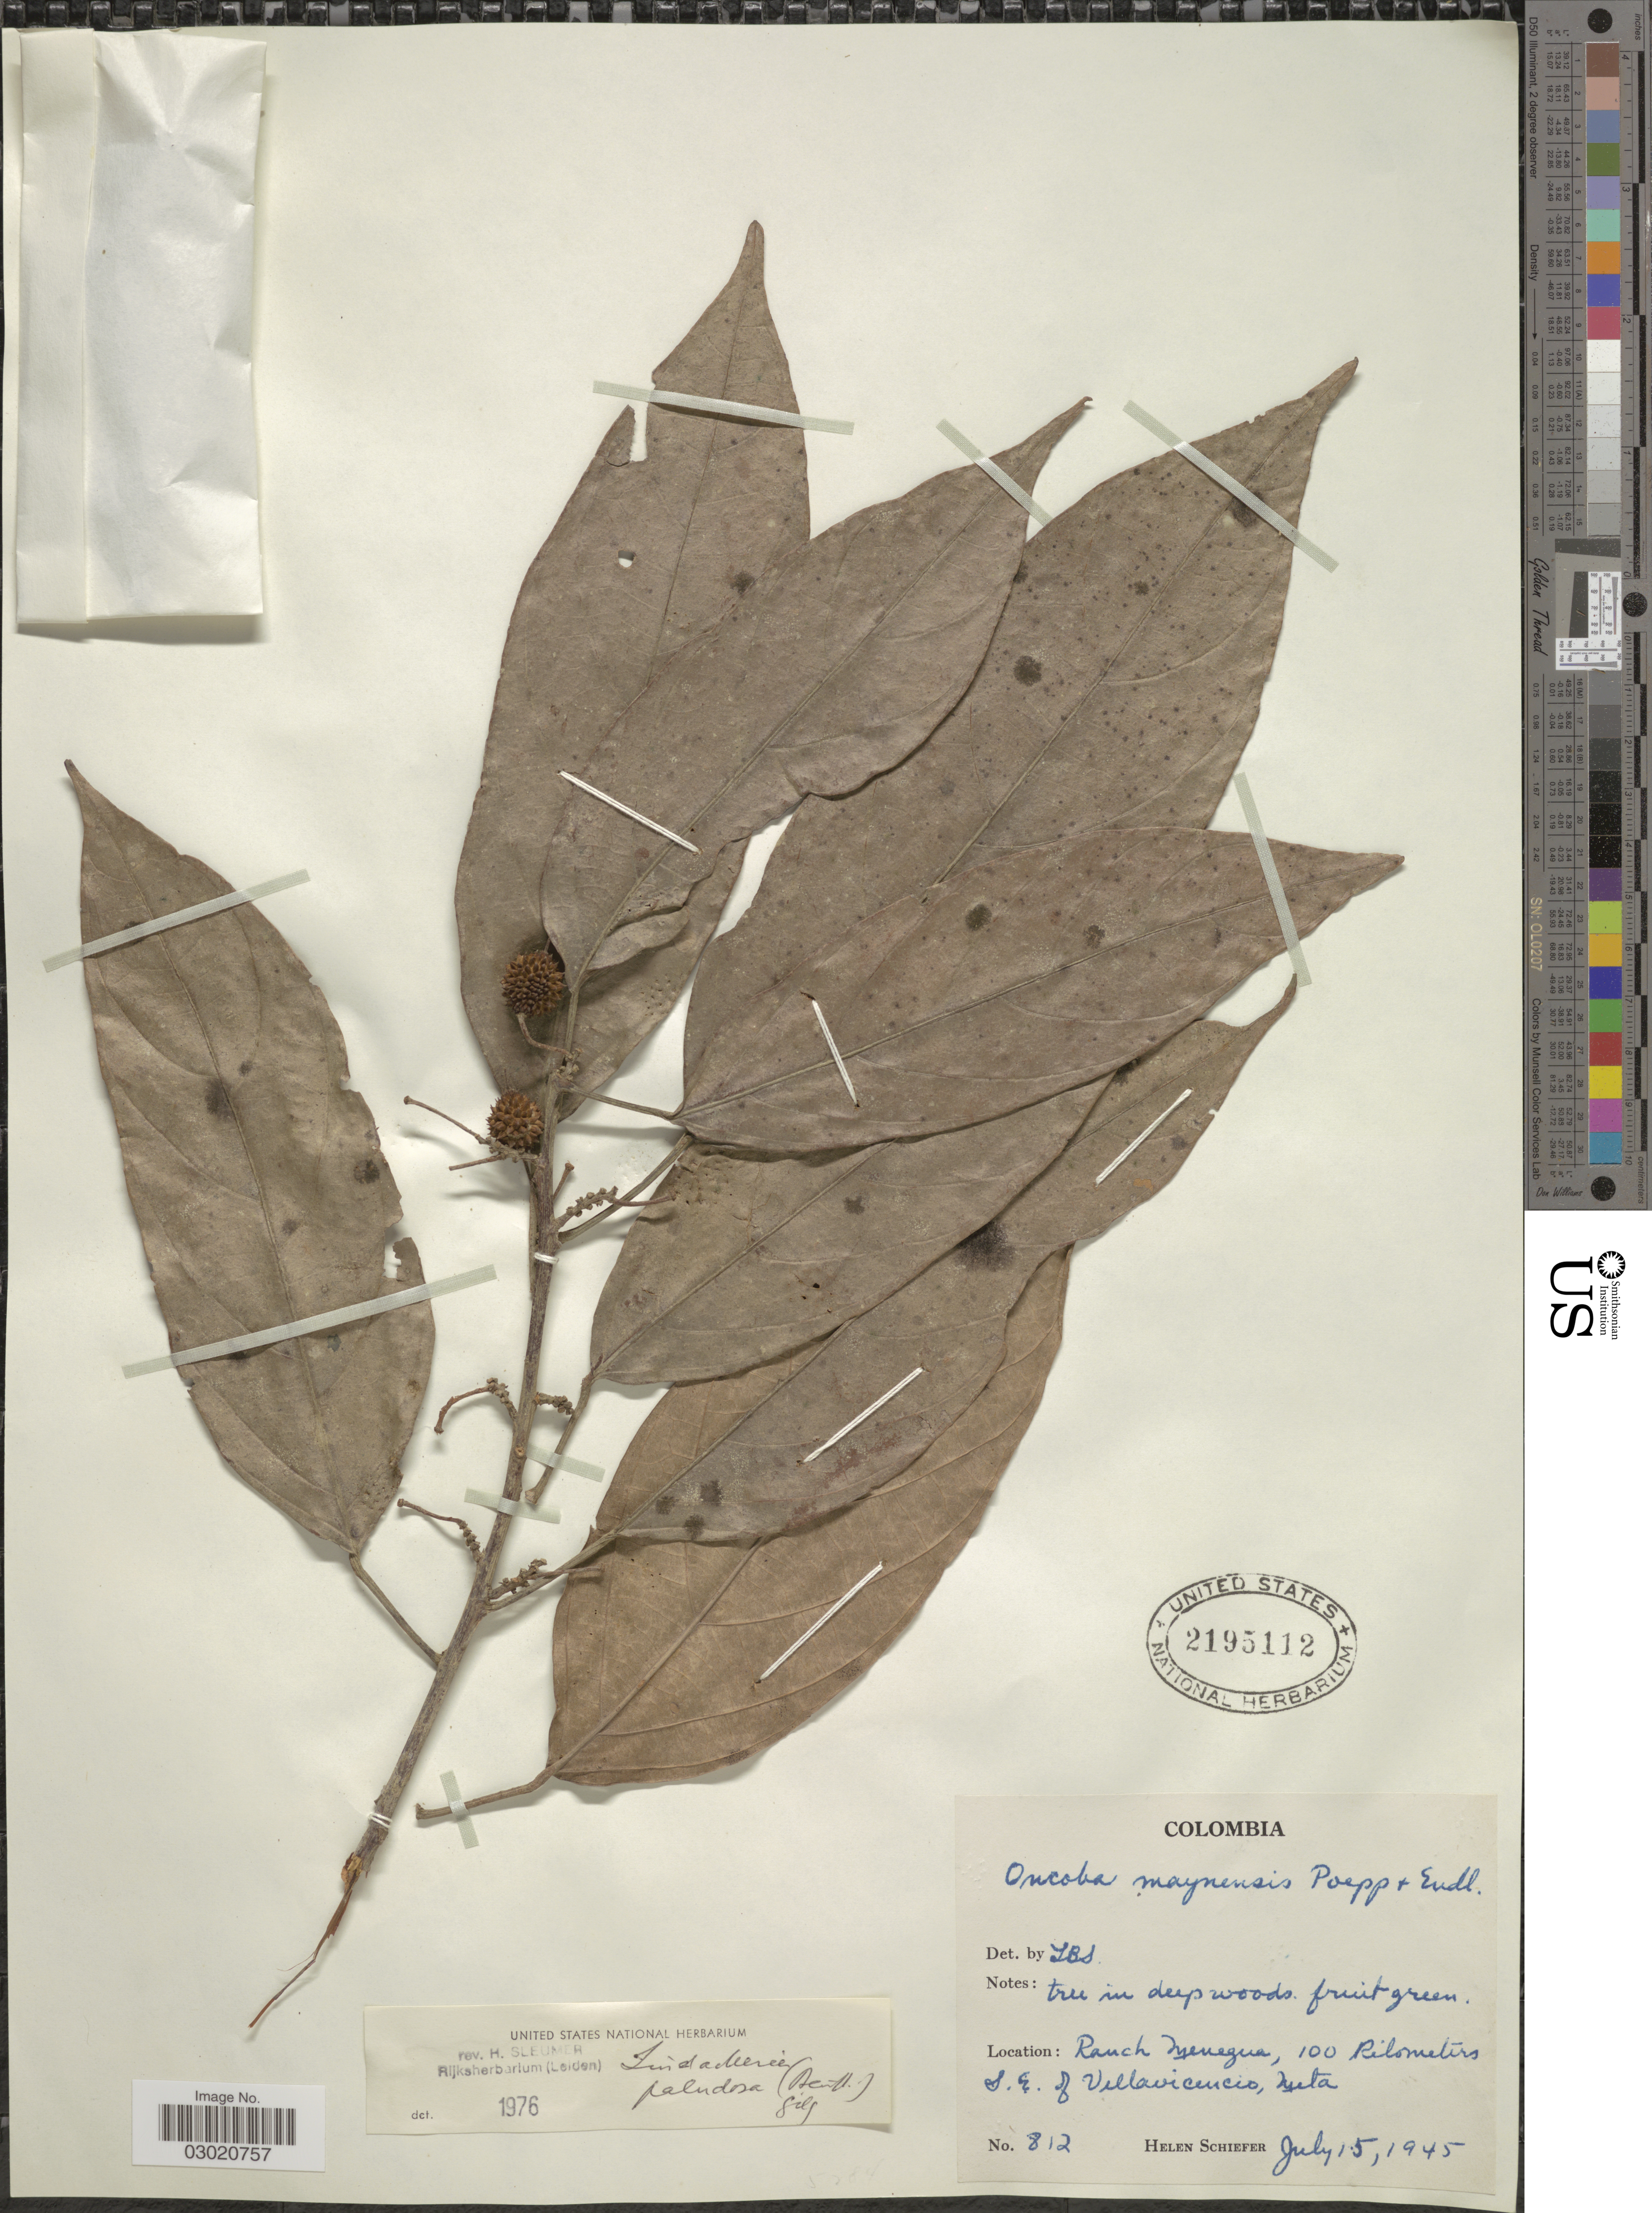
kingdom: Plantae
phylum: Tracheophyta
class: Magnoliopsida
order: Malpighiales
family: Achariaceae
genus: Lindackeria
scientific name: Lindackeria paludosa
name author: (Benth.) Gilg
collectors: H. Schiefer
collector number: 812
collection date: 1945-07-15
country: Colombia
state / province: Meta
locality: Ranch Menegua, 100 kilometers S.E. of Villavicencio, Meta.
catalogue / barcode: US 2195112